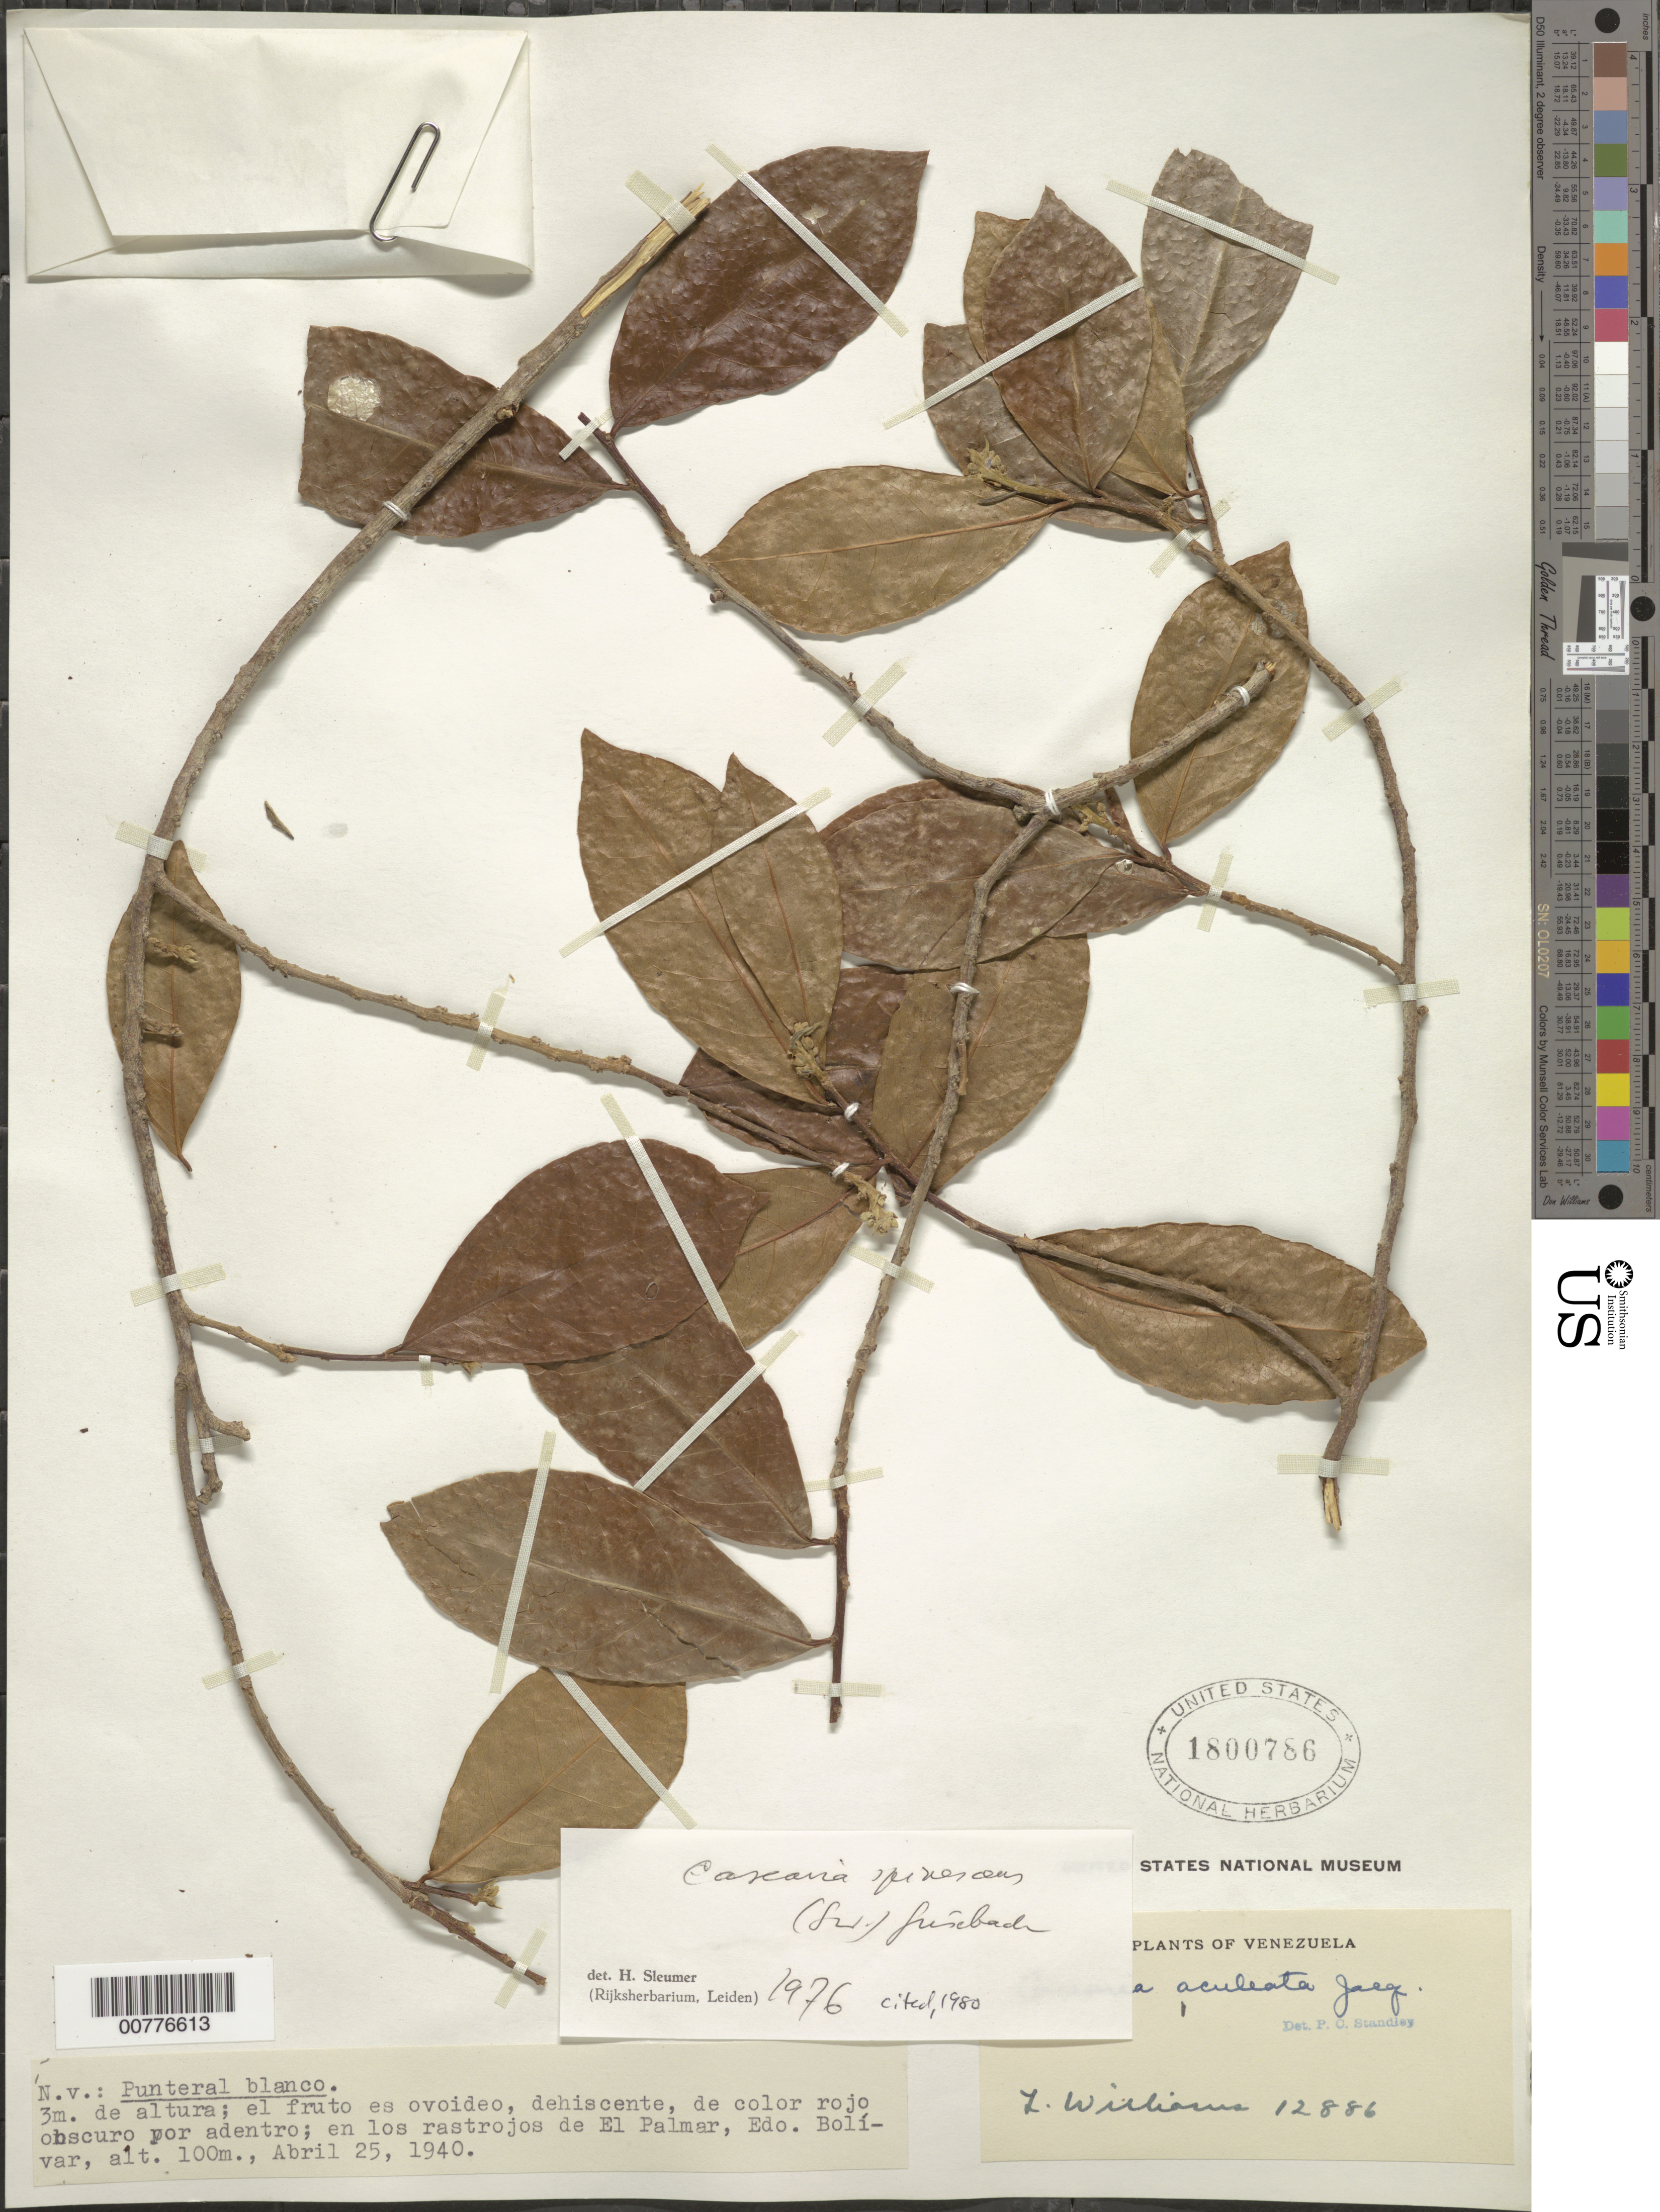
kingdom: Plantae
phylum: Tracheophyta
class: Magnoliopsida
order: Malpighiales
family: Salicaceae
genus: Casearia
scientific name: Casearia spinescens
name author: (Sw.) Griseb.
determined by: Sleumer, H. O.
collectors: Ll. Williams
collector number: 12886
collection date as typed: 25-Apr-40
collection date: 1940-04-25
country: Venezuela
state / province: Bolívar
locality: El Palmar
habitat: Rastrojos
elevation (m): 100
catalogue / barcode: US 1800786